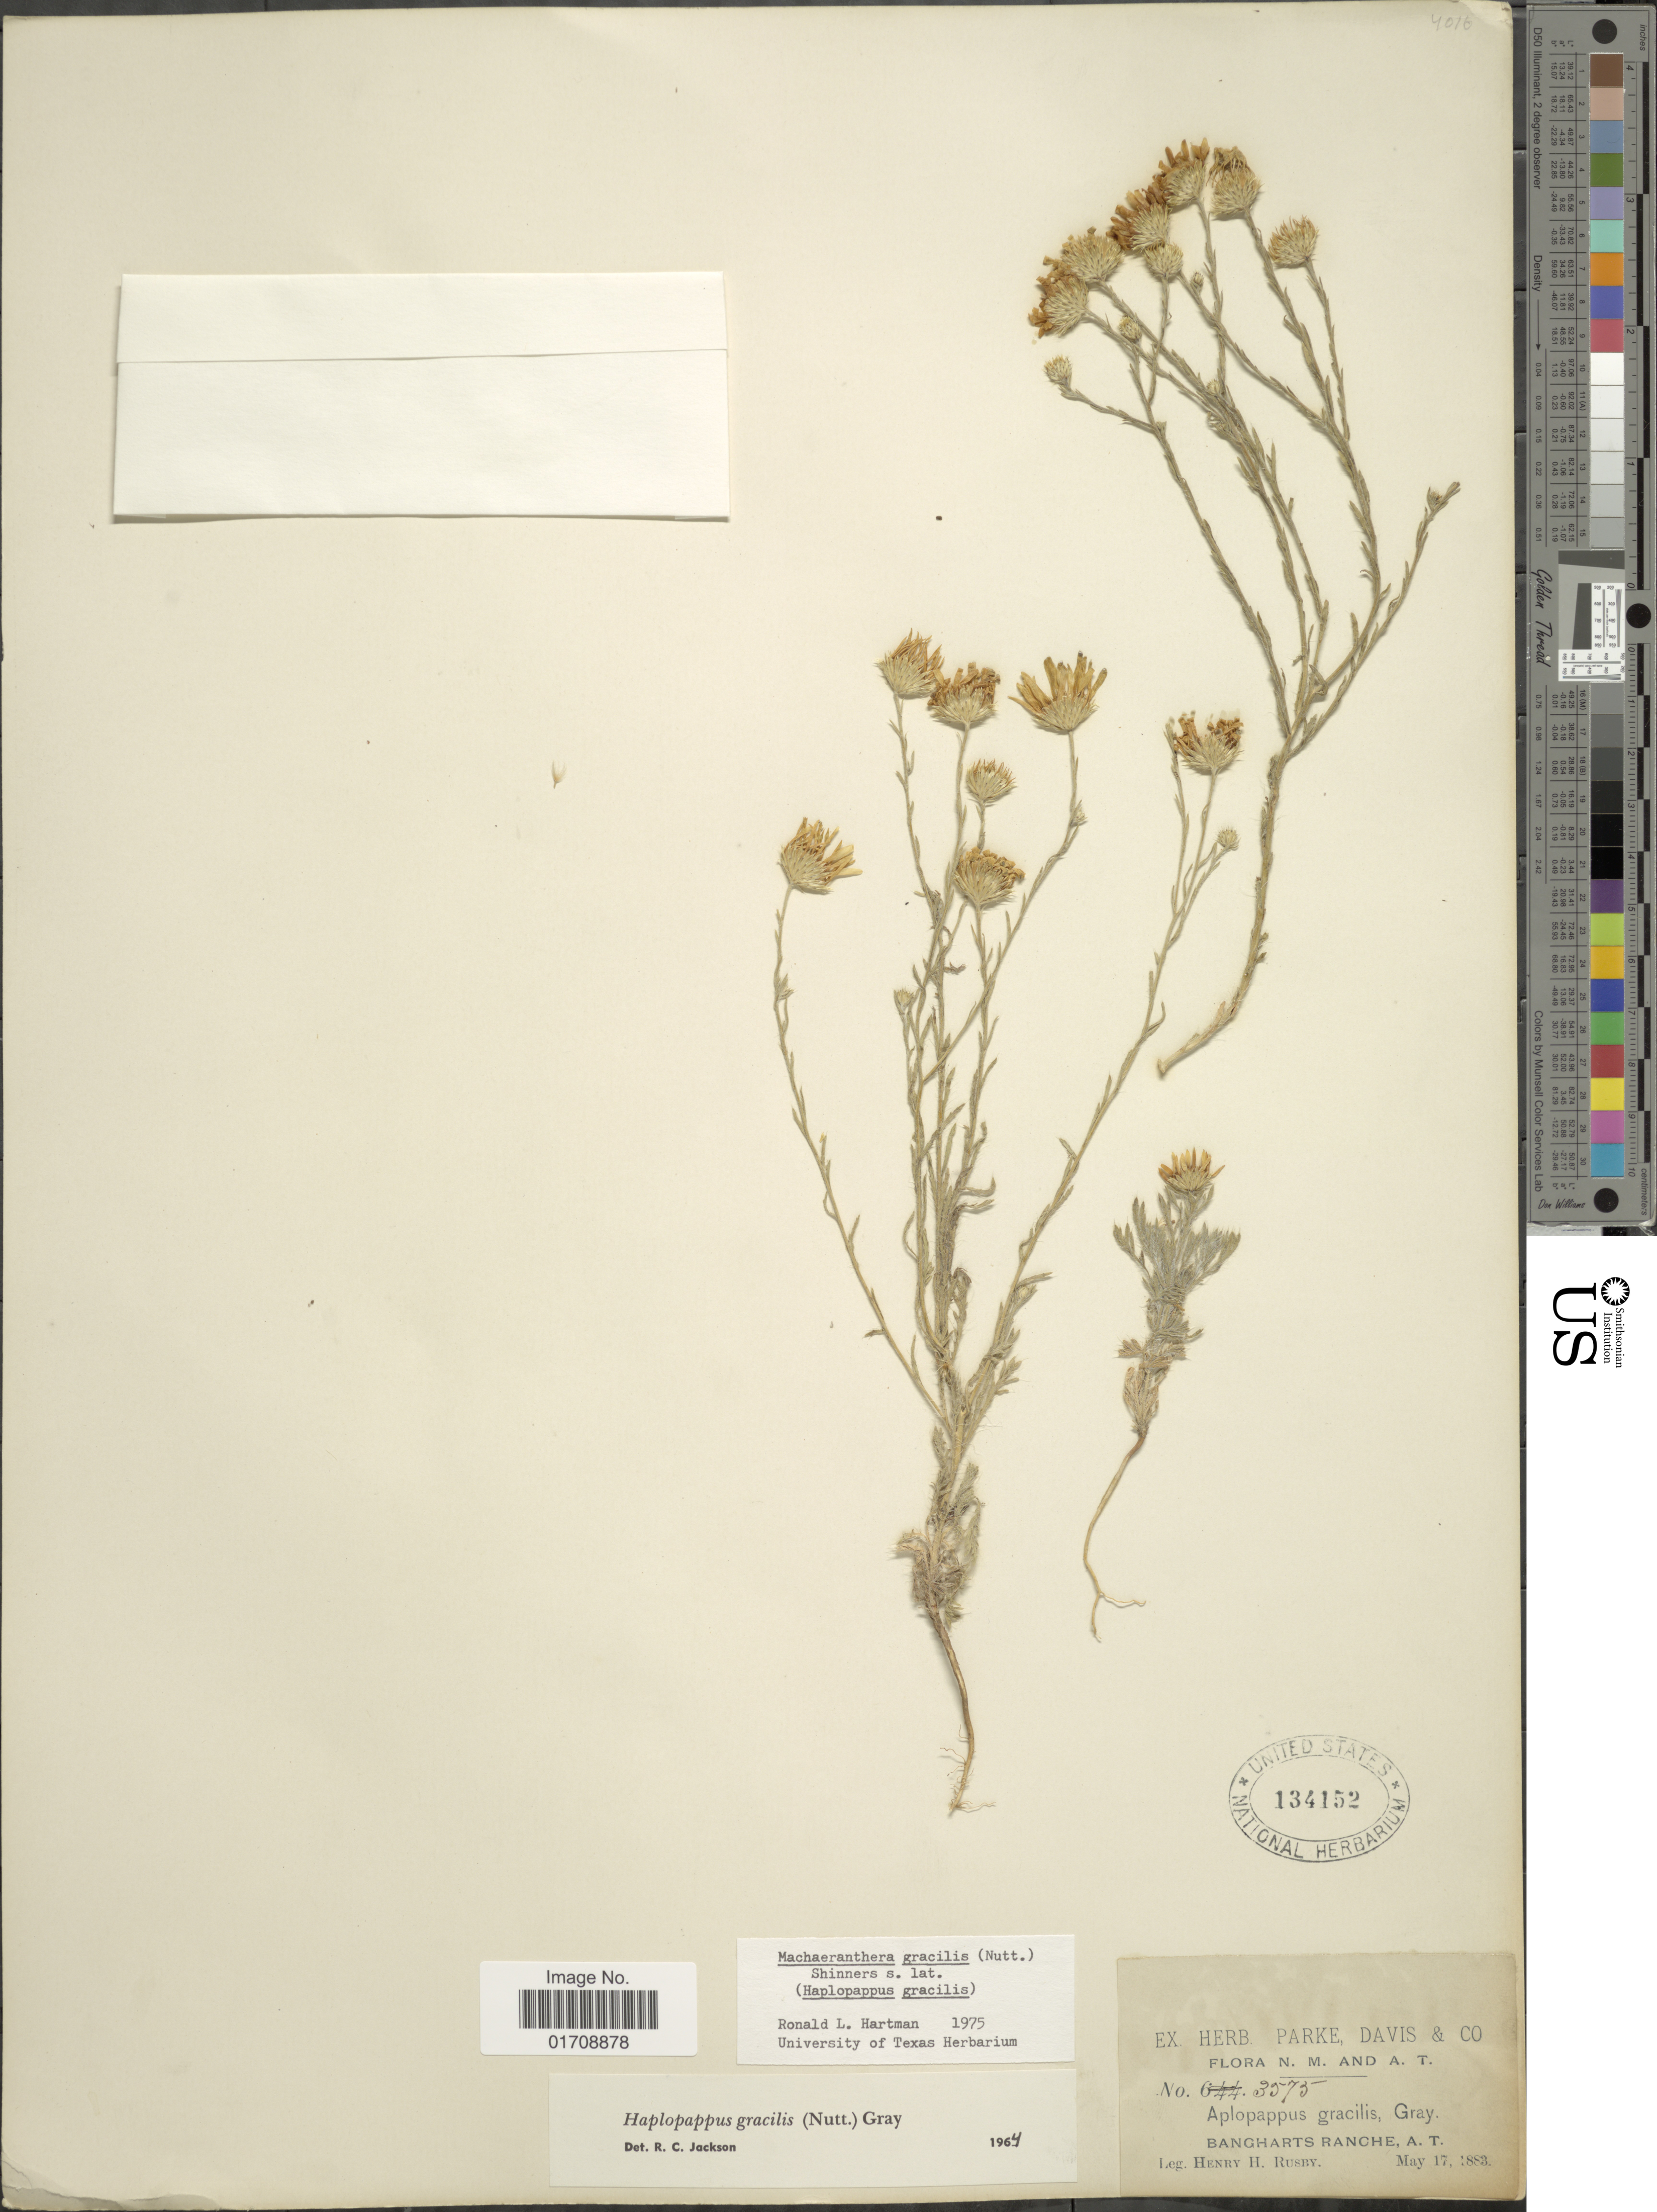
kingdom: Plantae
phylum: Tracheophyta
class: Magnoliopsida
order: Asterales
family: Asteraceae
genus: Machaeranthera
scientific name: Machaeranthera gracilis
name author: (Nutt.) Shinners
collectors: H. H. Rusby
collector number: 3575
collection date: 1883-05-17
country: United States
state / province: Arizona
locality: Bangharts Ranche, A. T.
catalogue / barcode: US 134152